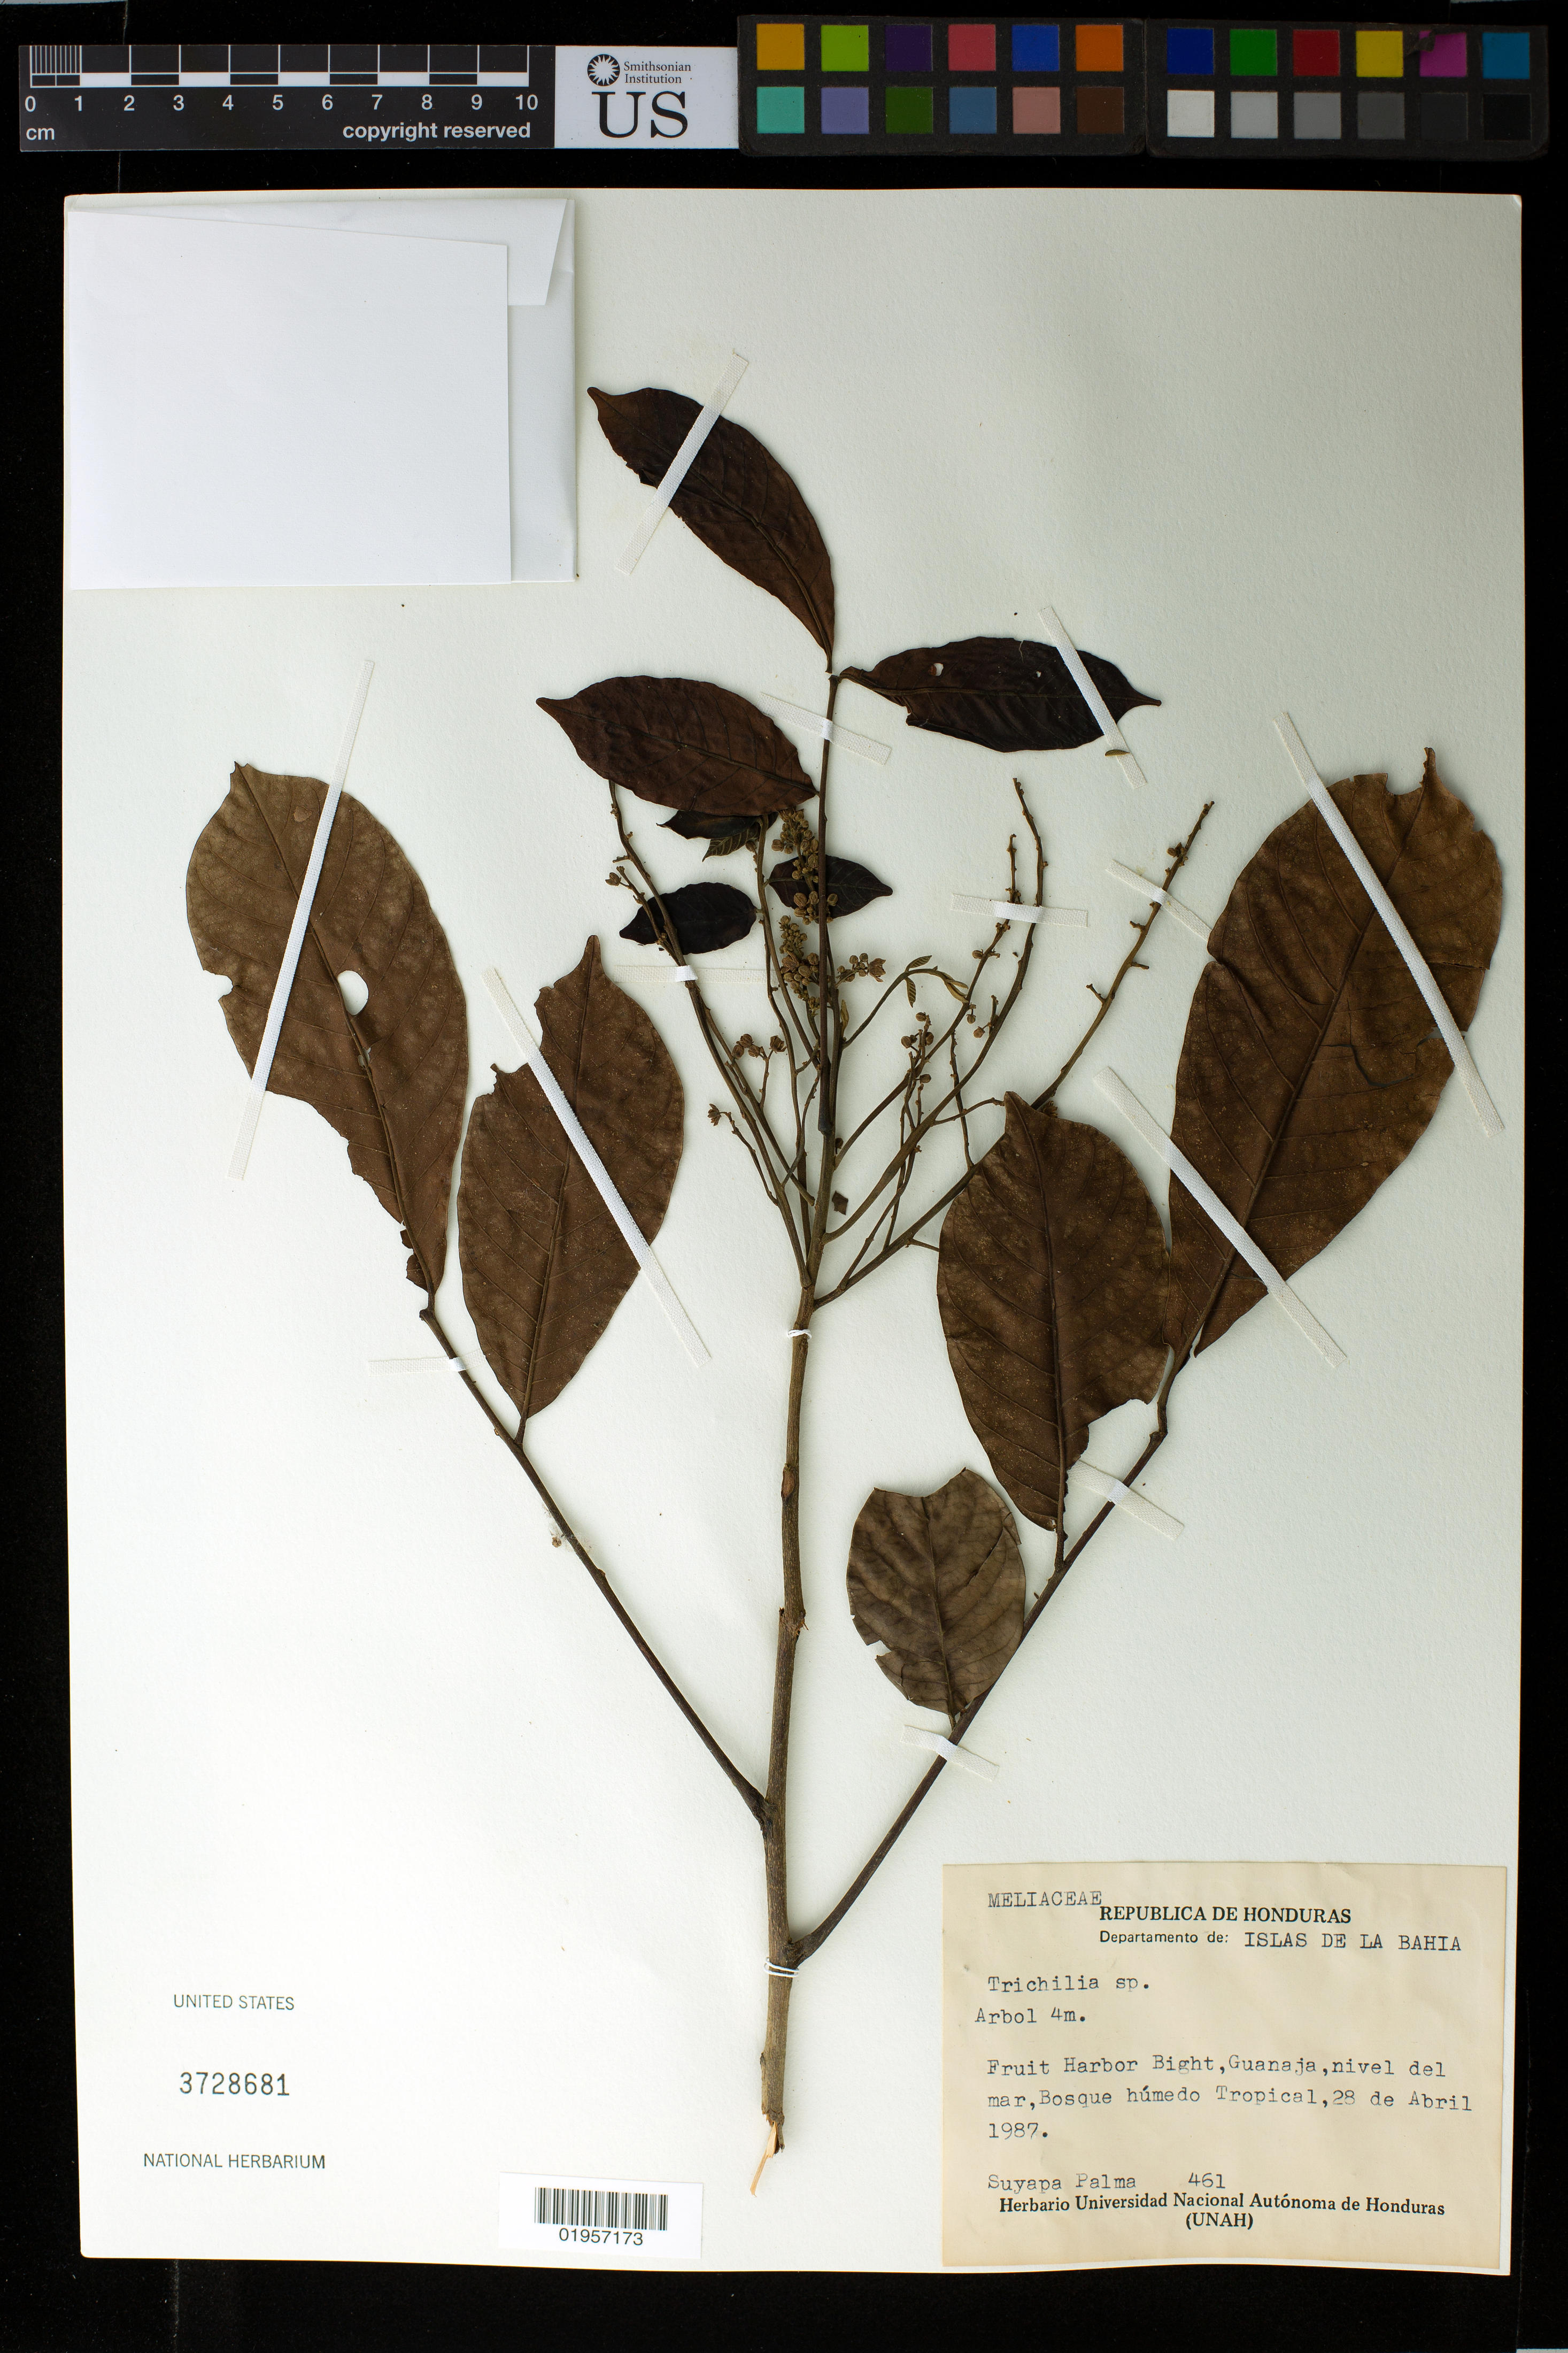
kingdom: Plantae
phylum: Tracheophyta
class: Magnoliopsida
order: Sapindales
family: Meliaceae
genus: Trichilia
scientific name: Trichilia sp.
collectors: S. Palma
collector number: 461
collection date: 1987-04-28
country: Honduras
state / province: Islas de la Bahía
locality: Fruit Harbor Bight, Guanaja, nivel del mar, Bosque húmedo Tropical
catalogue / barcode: US 3728681